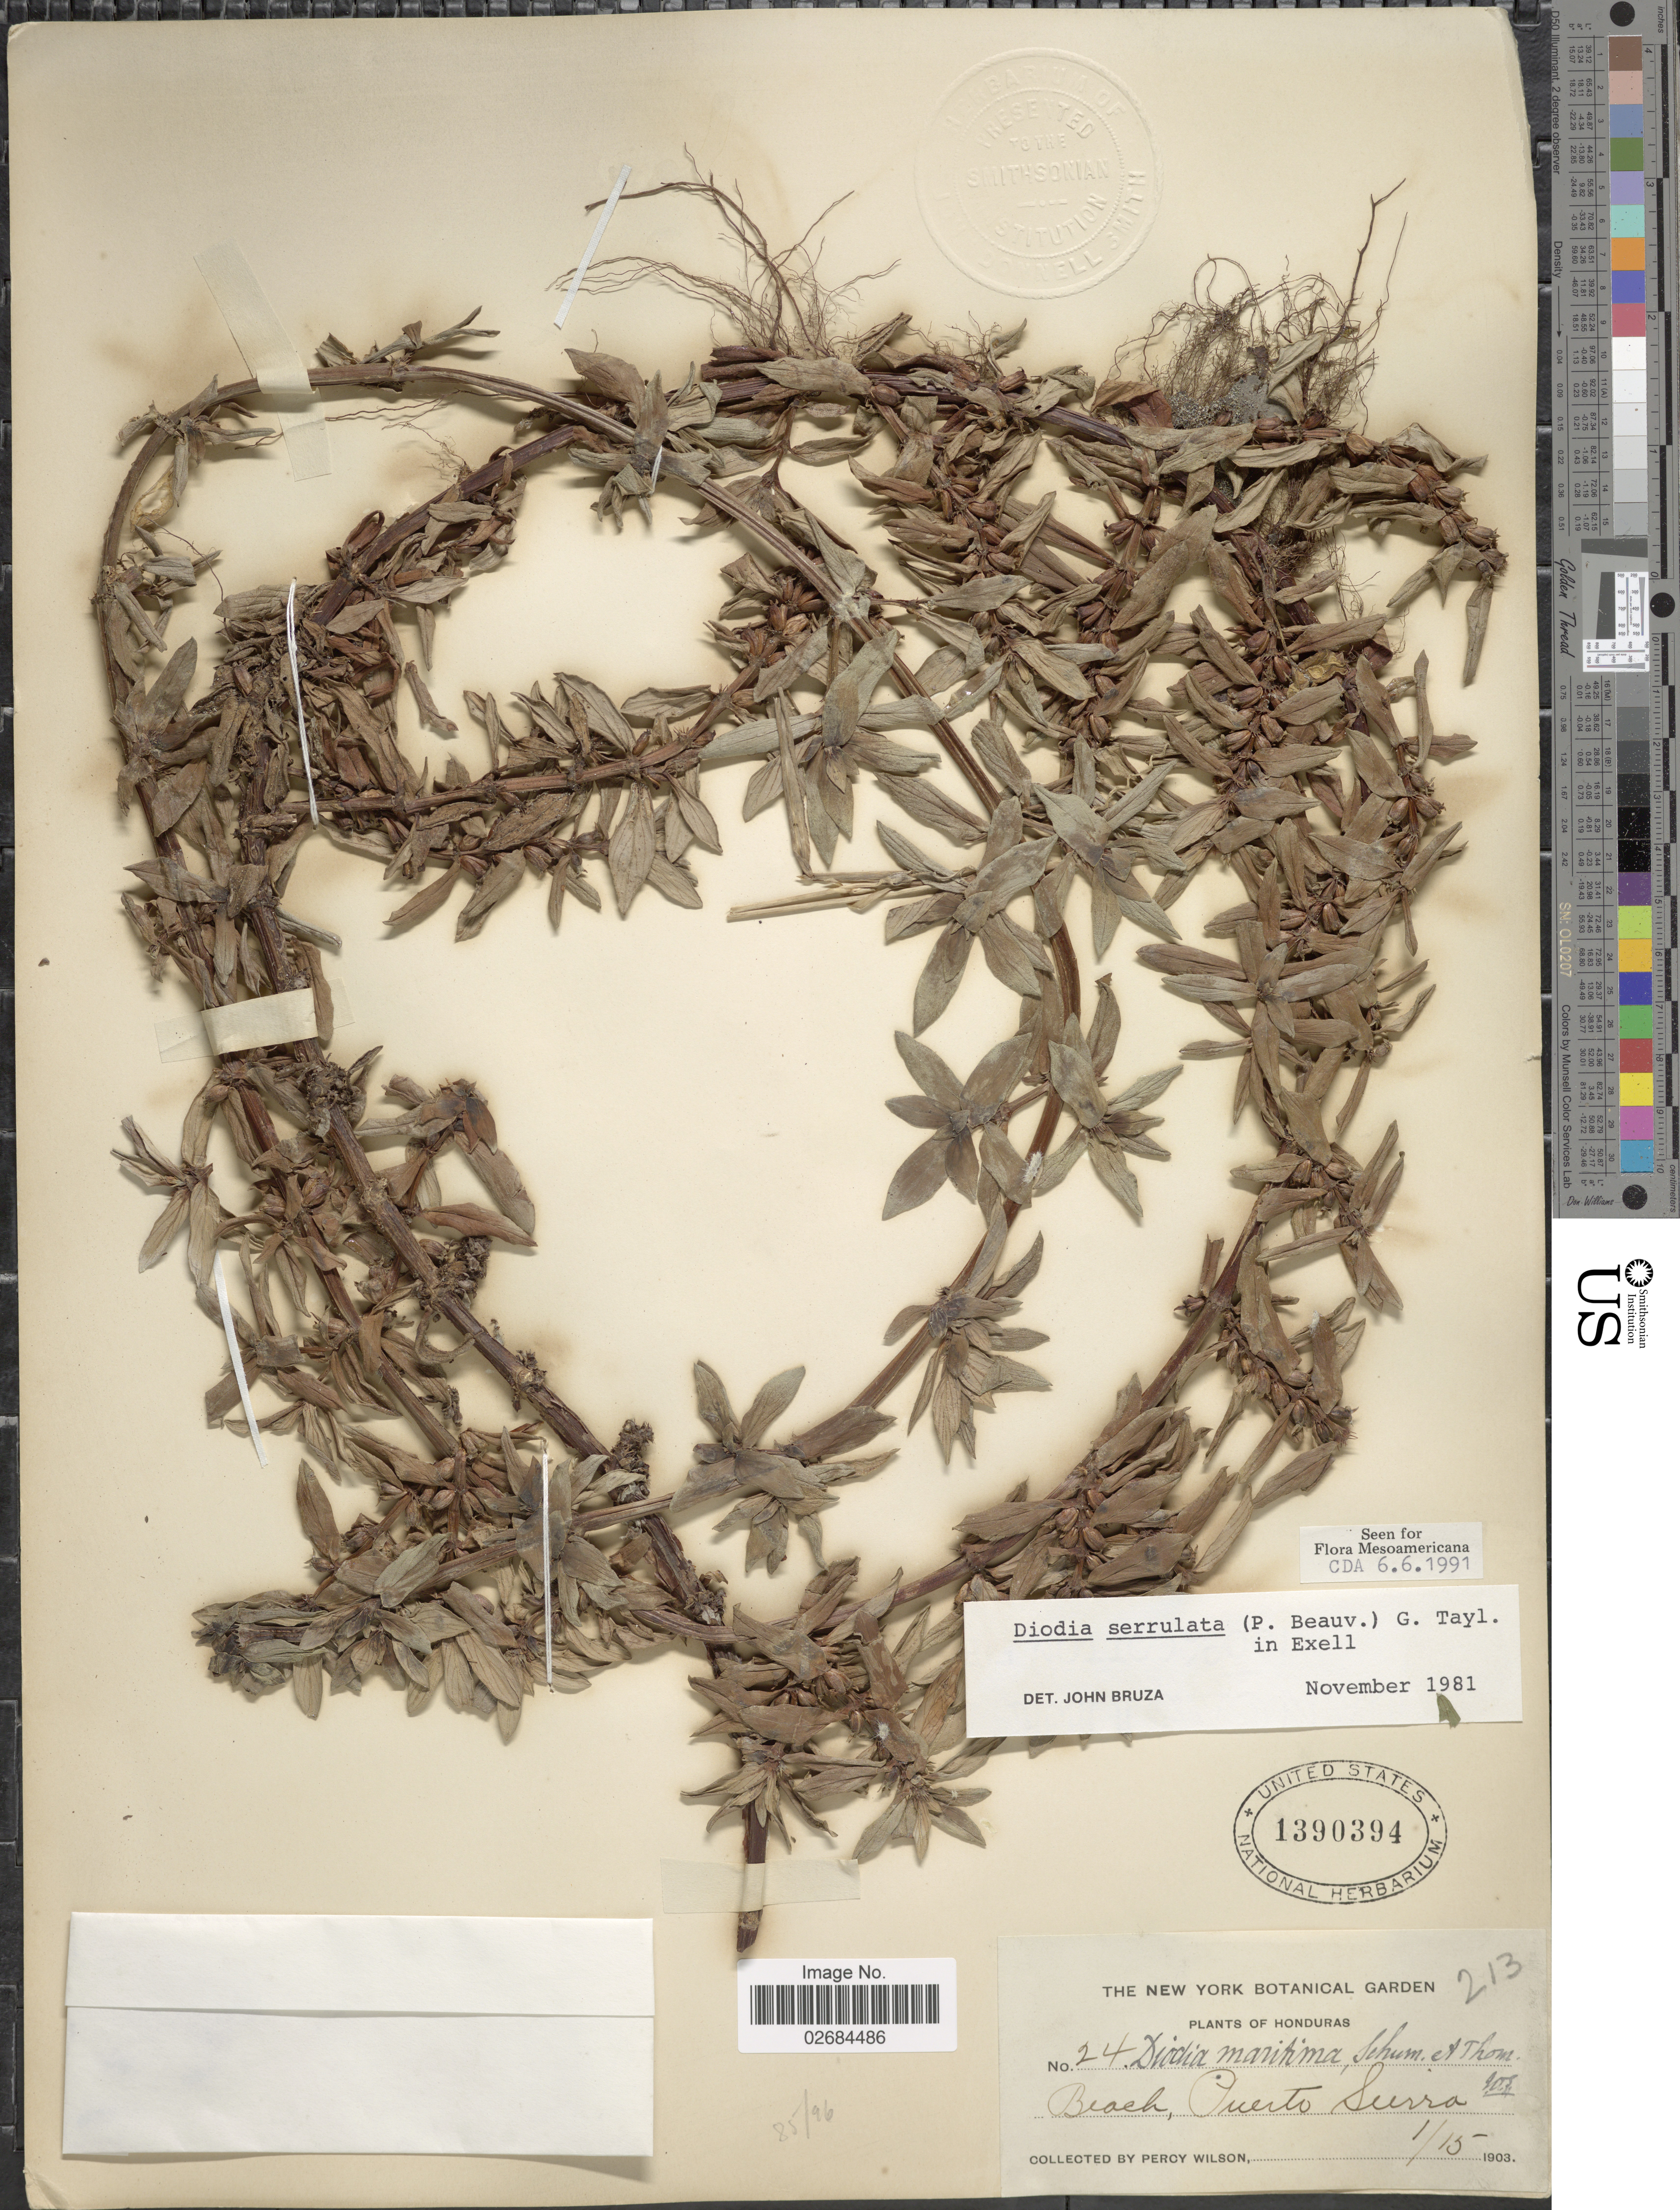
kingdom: Plantae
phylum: Tracheophyta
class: Magnoliopsida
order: Gentianales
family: Rubiaceae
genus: Diodia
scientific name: Diodia serrulata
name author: (P. Beauv.) G. Taylor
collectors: P. Wilson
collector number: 24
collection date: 1903-01-15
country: Honduras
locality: Puerto Sierra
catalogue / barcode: US 1390394